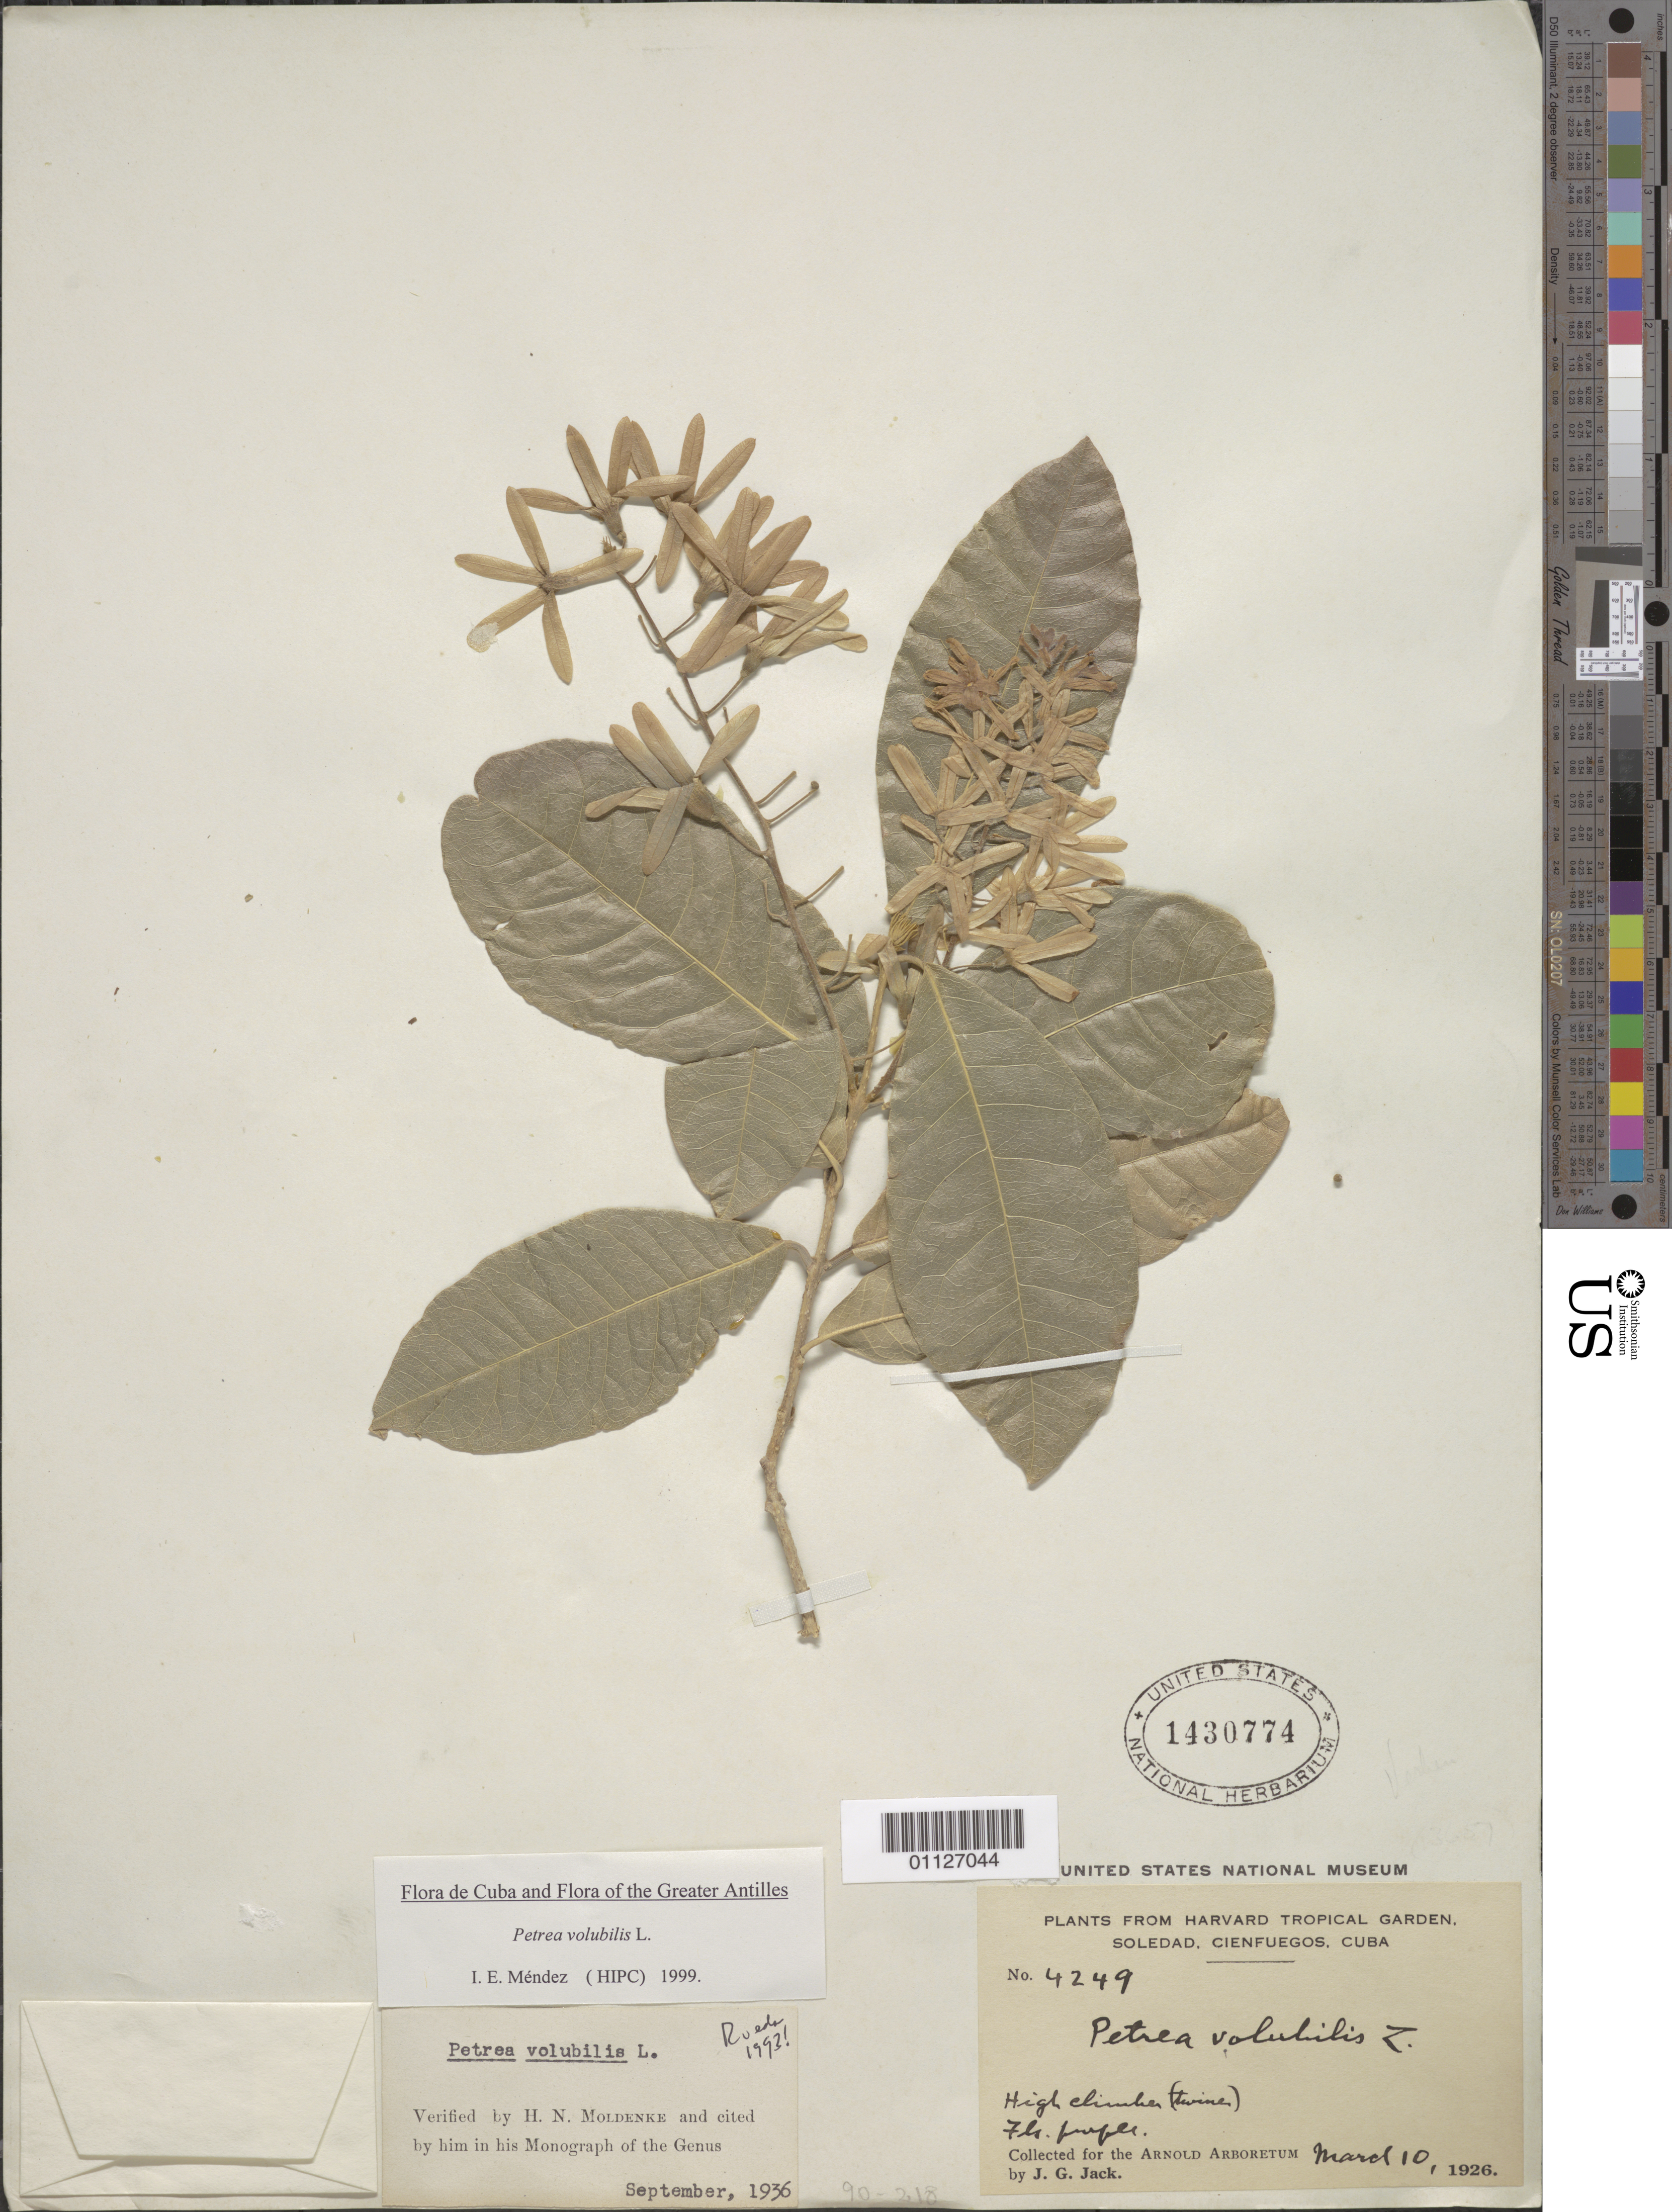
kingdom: Plantae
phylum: Tracheophyta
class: Magnoliopsida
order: Lamiales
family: Verbenaceae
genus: Petrea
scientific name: Petrea volubilis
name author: L.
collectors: J. G. Jack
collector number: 4249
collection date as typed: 10 Mar 1926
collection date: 1926-03-10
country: Cuba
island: Cuba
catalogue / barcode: US 1430774